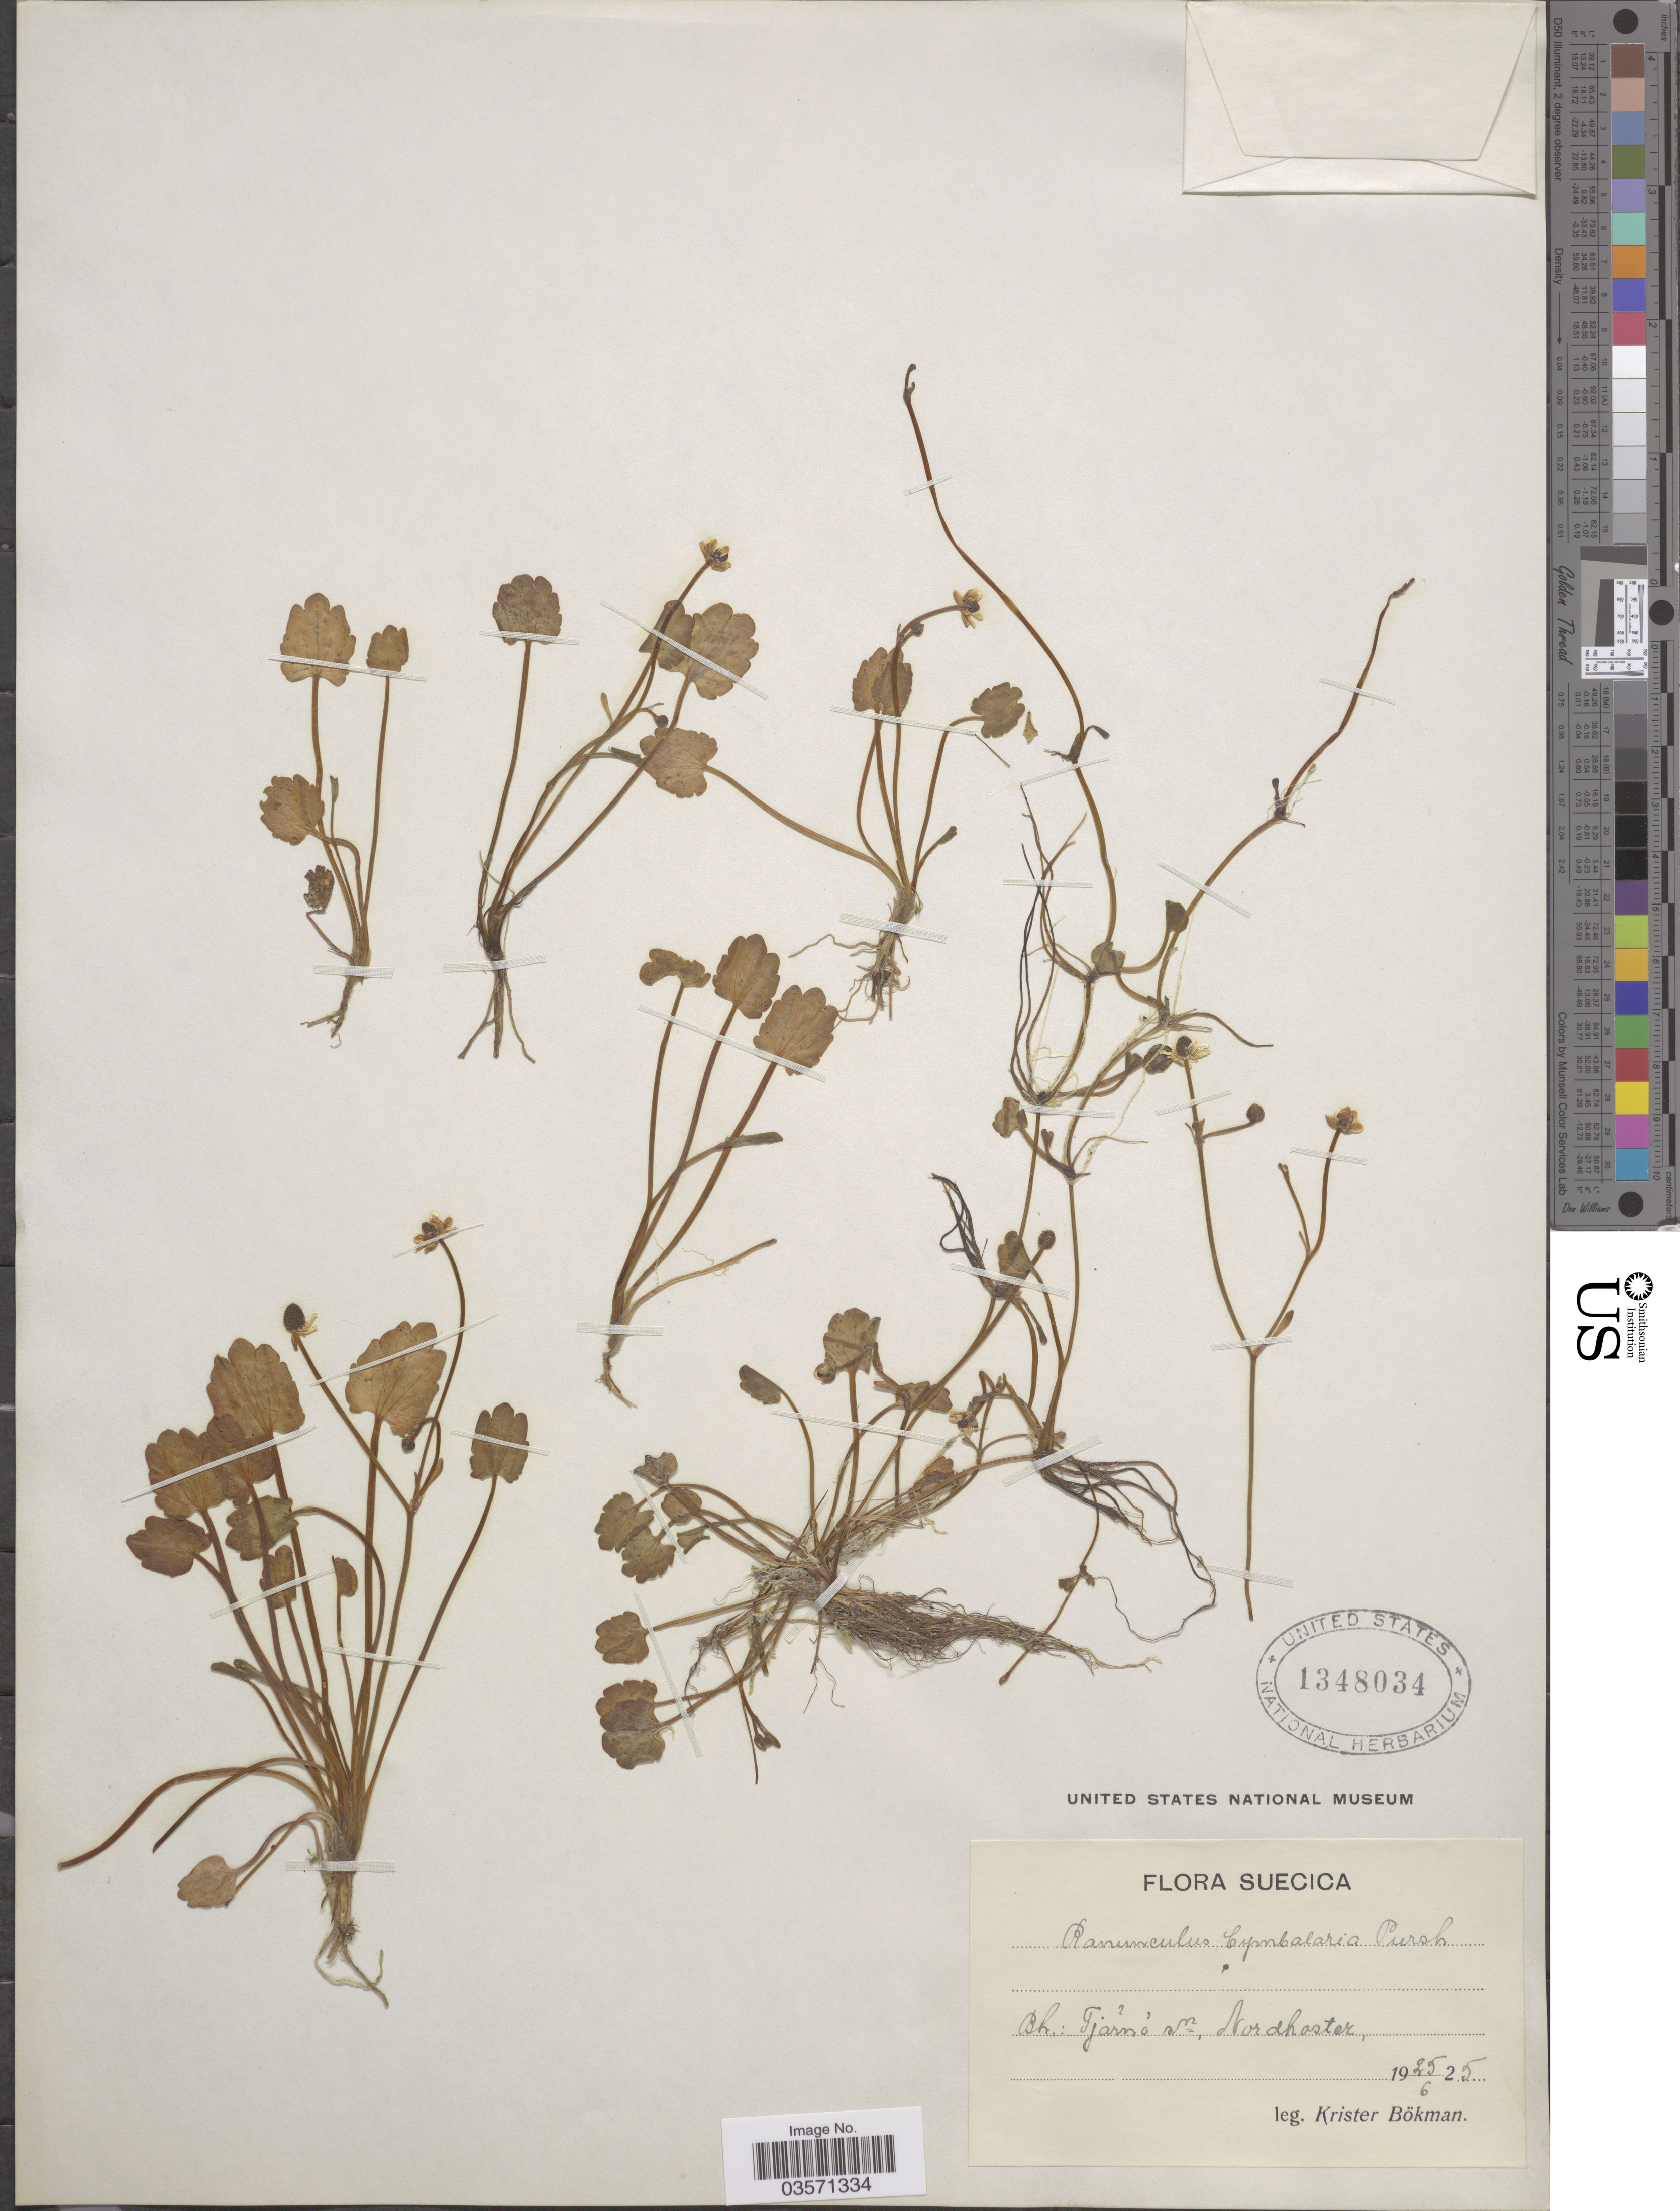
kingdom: Plantae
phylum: Tracheophyta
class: Magnoliopsida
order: Ranunculales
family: Ranunculaceae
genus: Halerpestes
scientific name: Halerpestes cymbalaria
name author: (Pursh) Greene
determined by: Strong, M. T., (US), Smithsonian Institution - National Museum of Natural History (UNITED STATES)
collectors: K. Bökman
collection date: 1925-06-25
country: Sweden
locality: Suecica. Bh.: Tjärnö sn. Nordkoster.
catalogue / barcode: US 1348034